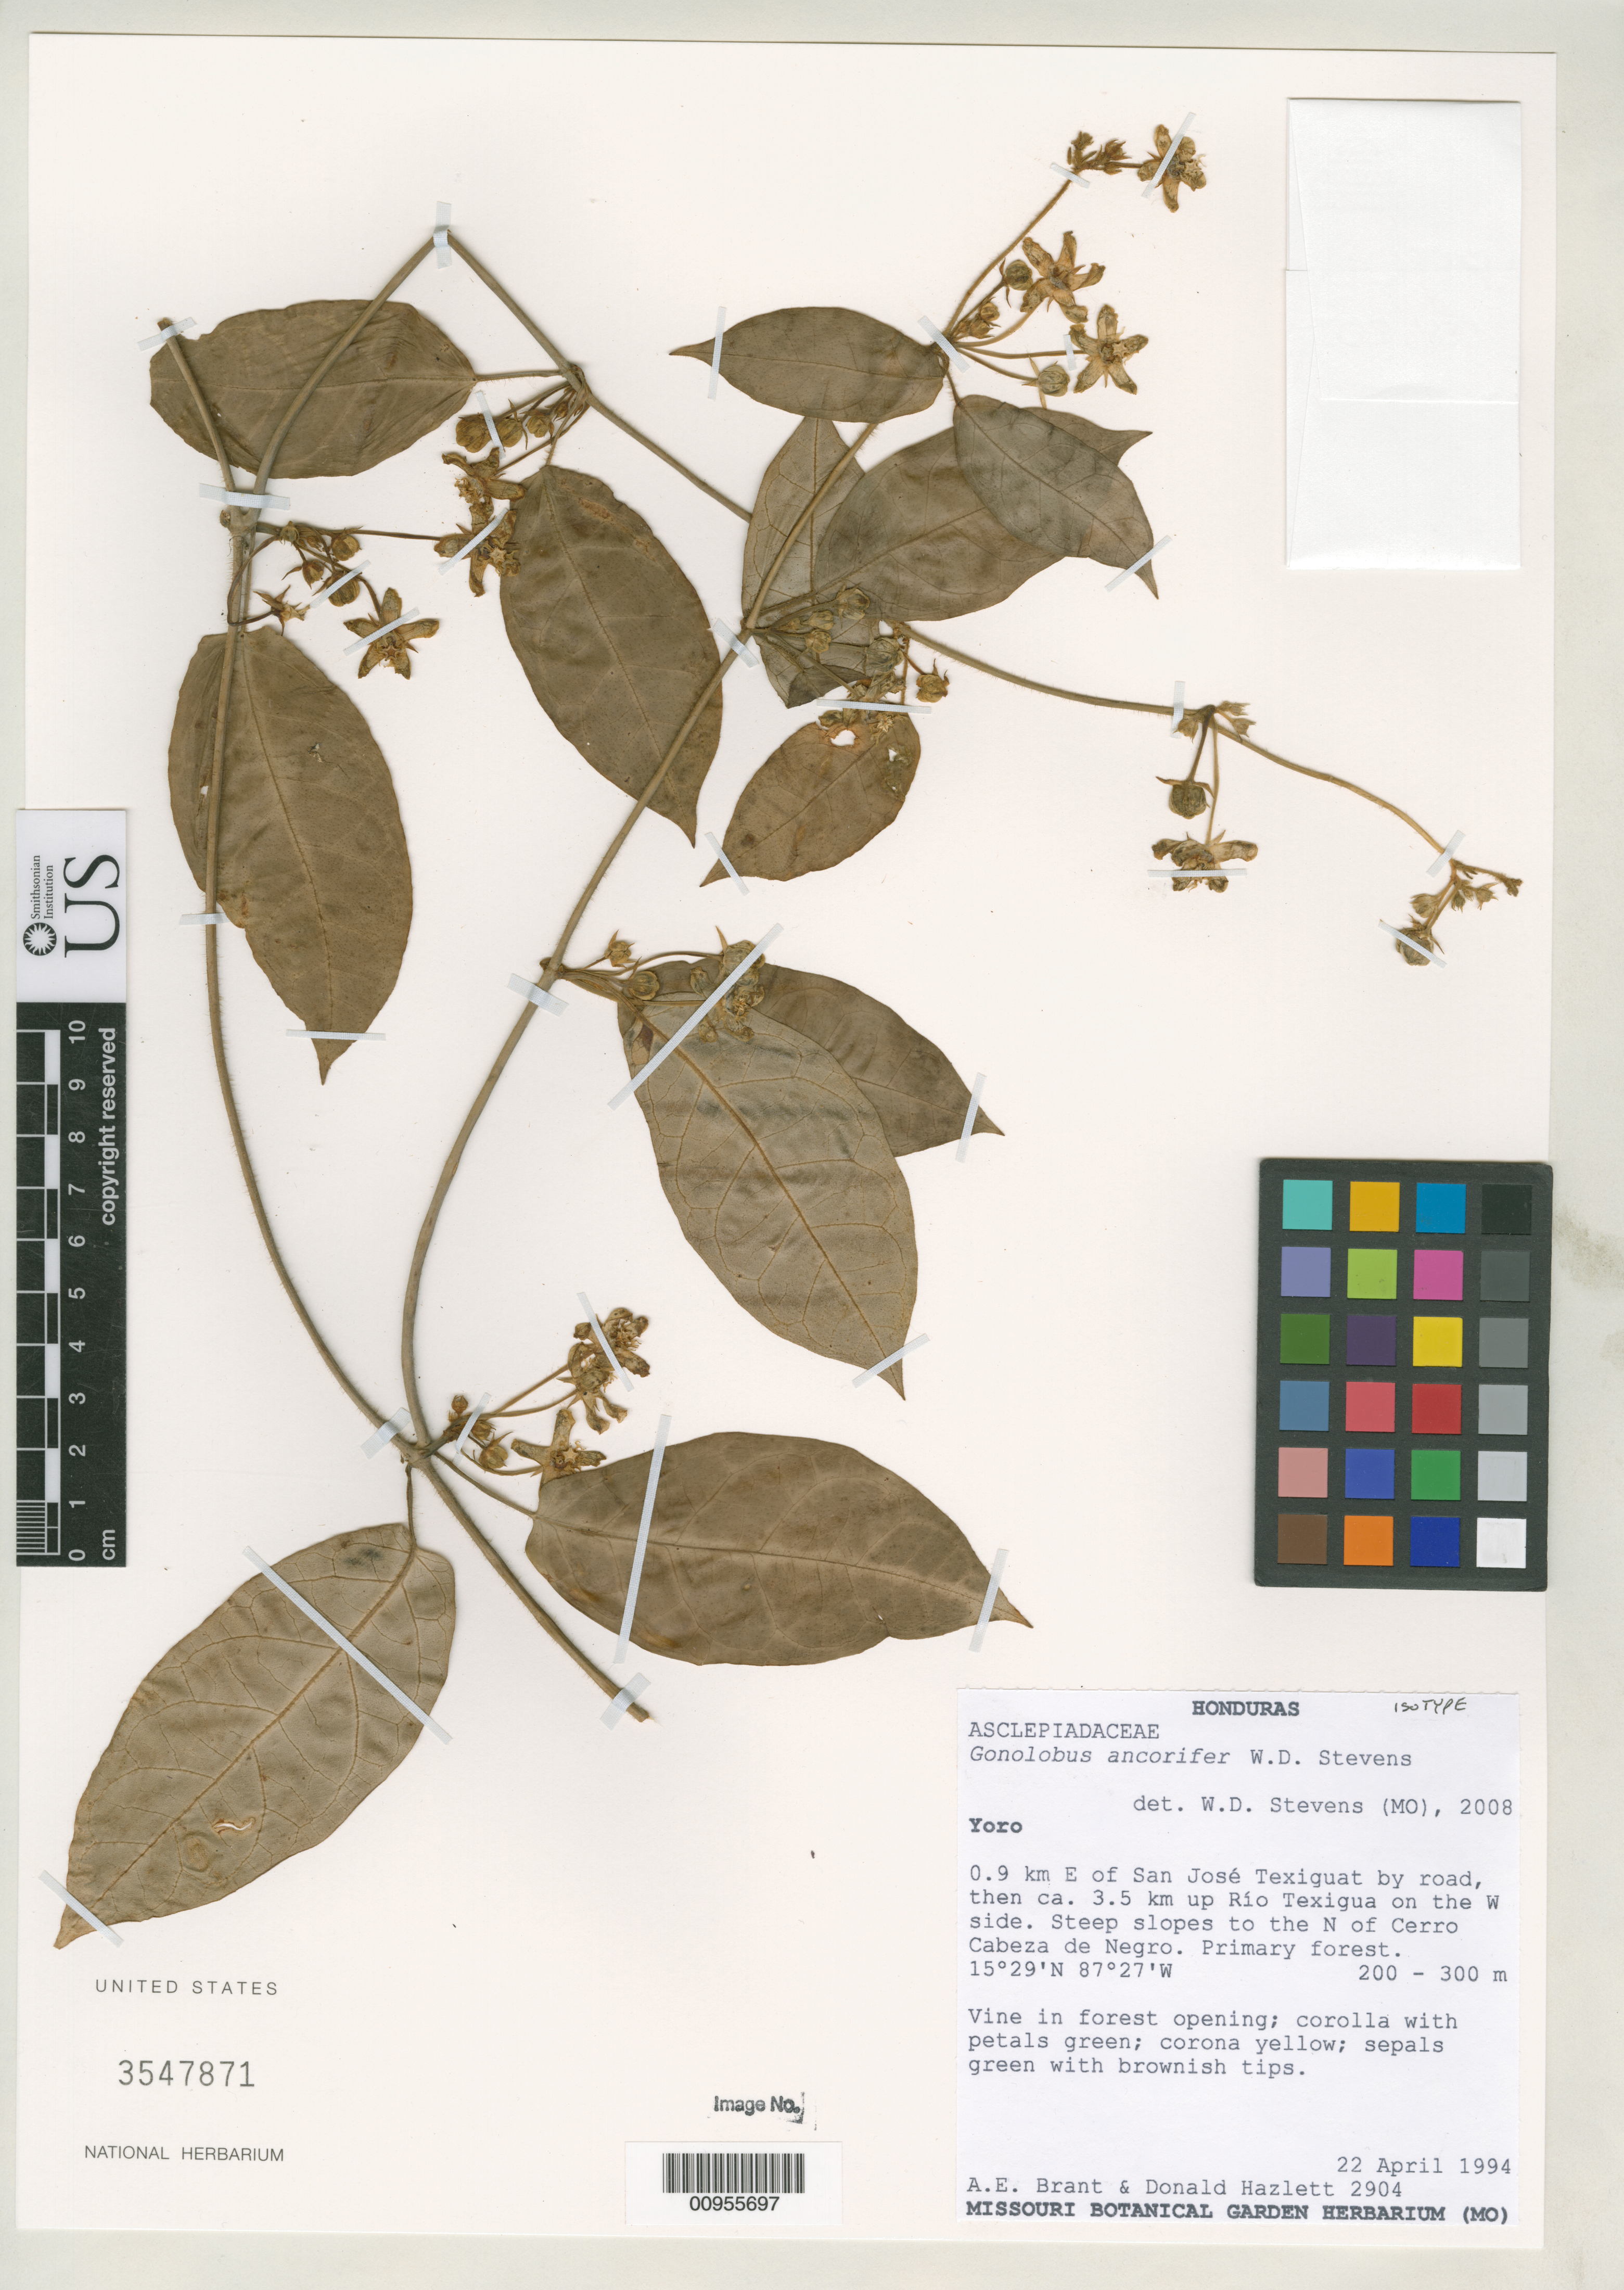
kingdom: Plantae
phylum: Tracheophyta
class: Magnoliopsida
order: Gentianales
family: Apocynaceae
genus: Gonolobus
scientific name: Gonolobus ancorifer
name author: W.D. Stevens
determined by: Stevens, W. Douglas, Missouri Botanical Garden (MO)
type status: Isotype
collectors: A. Brant & D. Hazlett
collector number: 2904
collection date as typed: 22 Apr 1994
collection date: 1994-04-22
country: Honduras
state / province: Yoro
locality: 0.9 km E of San José Texiguat by road, then ca. 3.5 km up Río Texigua on the W side. Steep slopes to the N of Cerro Cabeza de Negro.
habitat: Primary forest.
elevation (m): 200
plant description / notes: Published as "ancoriferus", correct spelling as accepted in Tropicos is "ancorifer".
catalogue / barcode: US 3547871